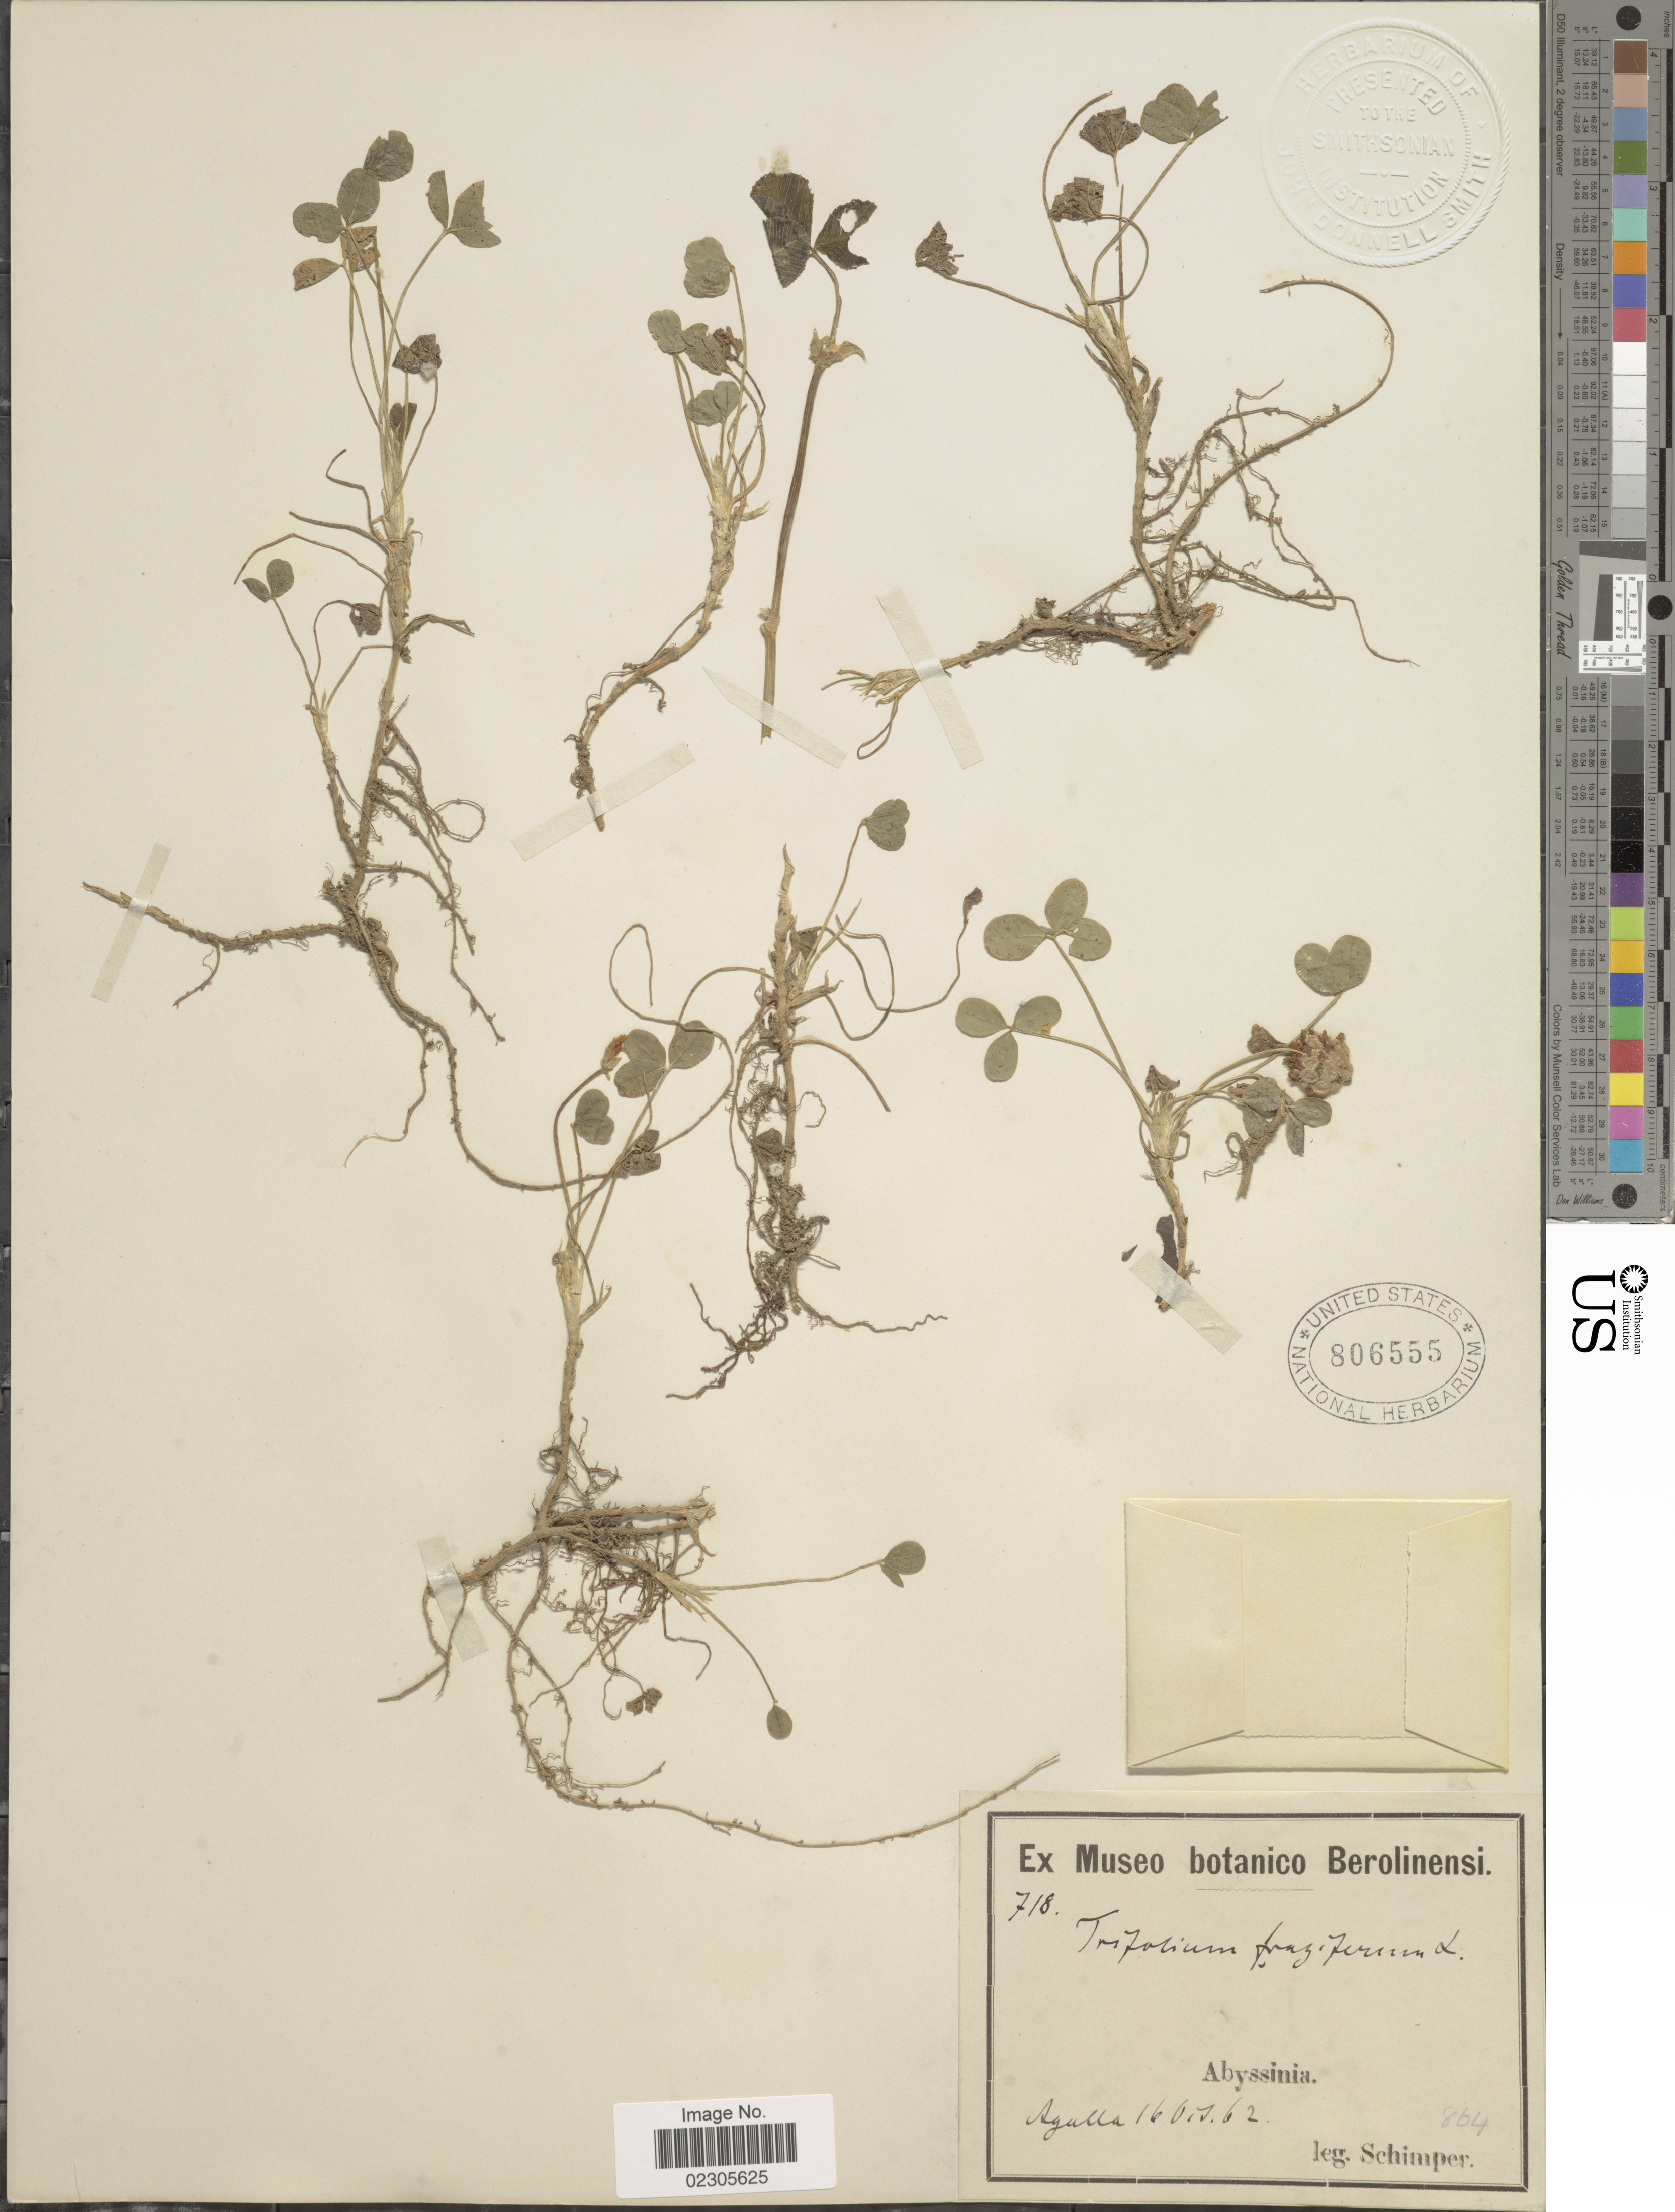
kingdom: Plantae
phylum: Tracheophyta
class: Magnoliopsida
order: Fabales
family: Fabaceae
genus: Trifolium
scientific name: Trifolium fragiferum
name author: L.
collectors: -. Schimper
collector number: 718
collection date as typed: Transcribed d/m/y: 16/7/62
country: Eritrea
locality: Abyssinia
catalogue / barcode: US 806555